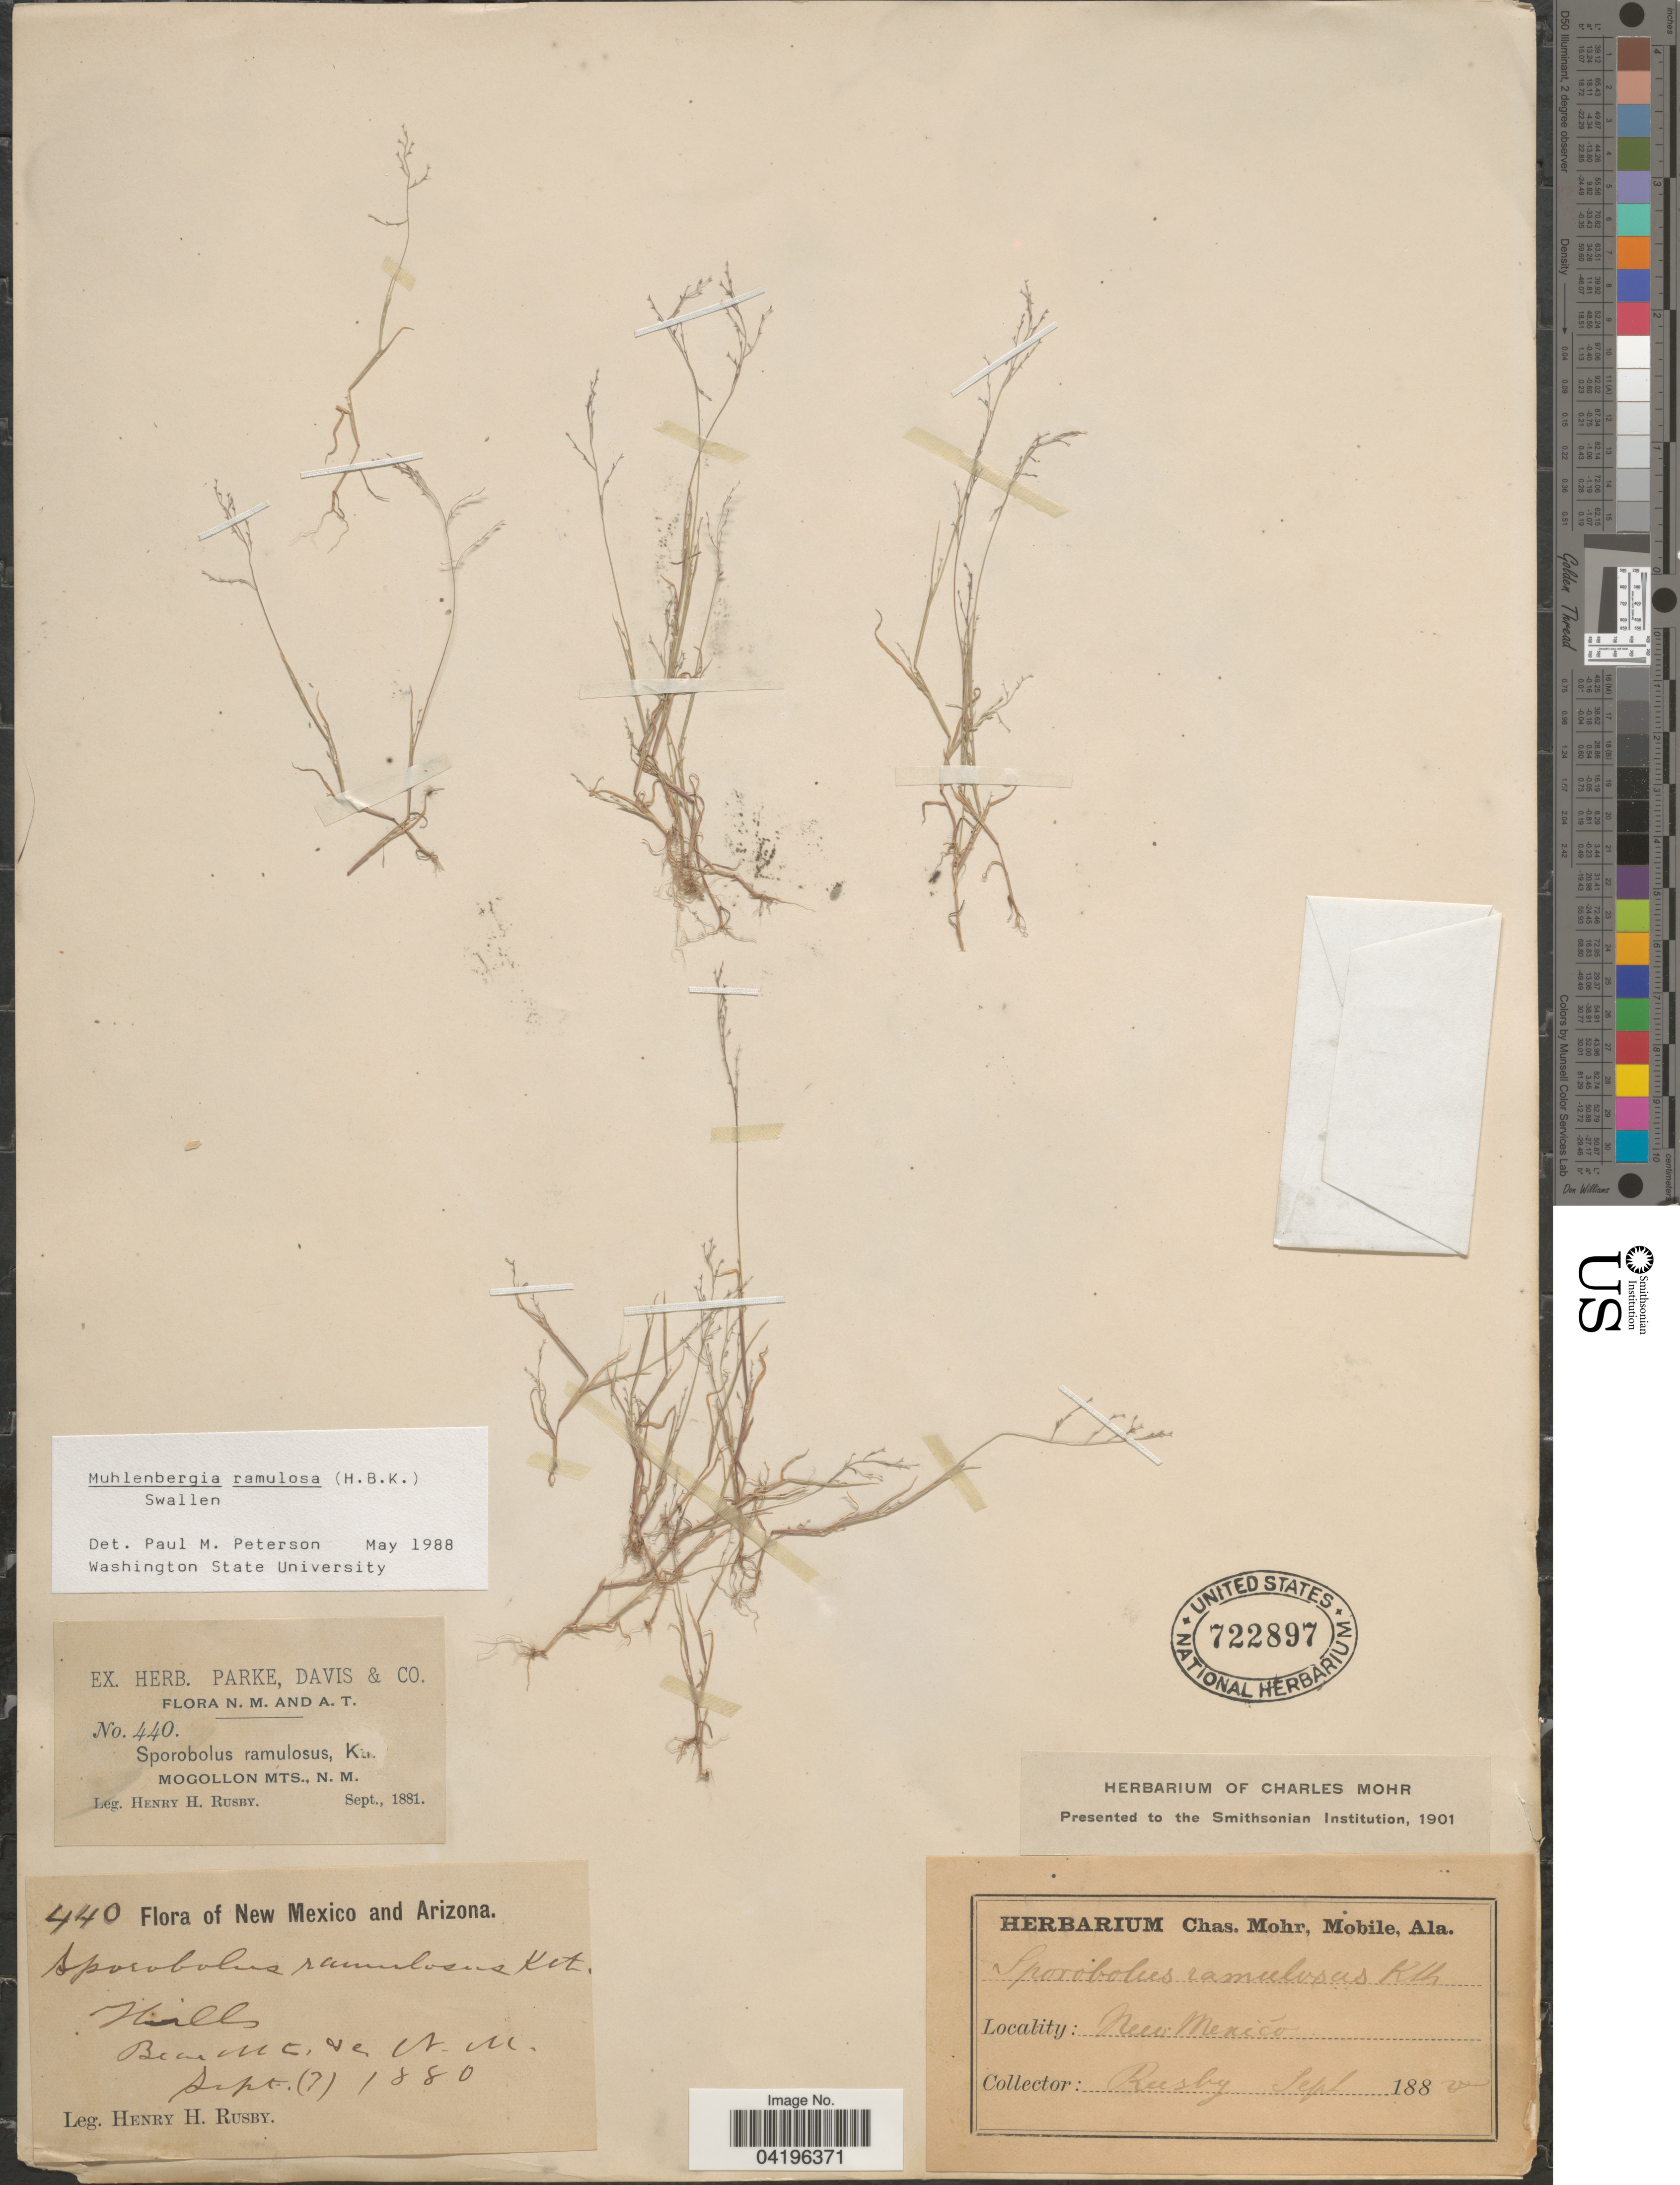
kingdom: Plantae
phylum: Tracheophyta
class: Liliopsida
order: Poales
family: Poaceae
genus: Muhlenbergia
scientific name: Muhlenbergia ramulosa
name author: (Kunth) Swallen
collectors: H. H. Rusby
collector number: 440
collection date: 1880-09/1881-09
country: United States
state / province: New Mexico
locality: Mogollon Mts. Hills. Bear Mt.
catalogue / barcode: US 722897